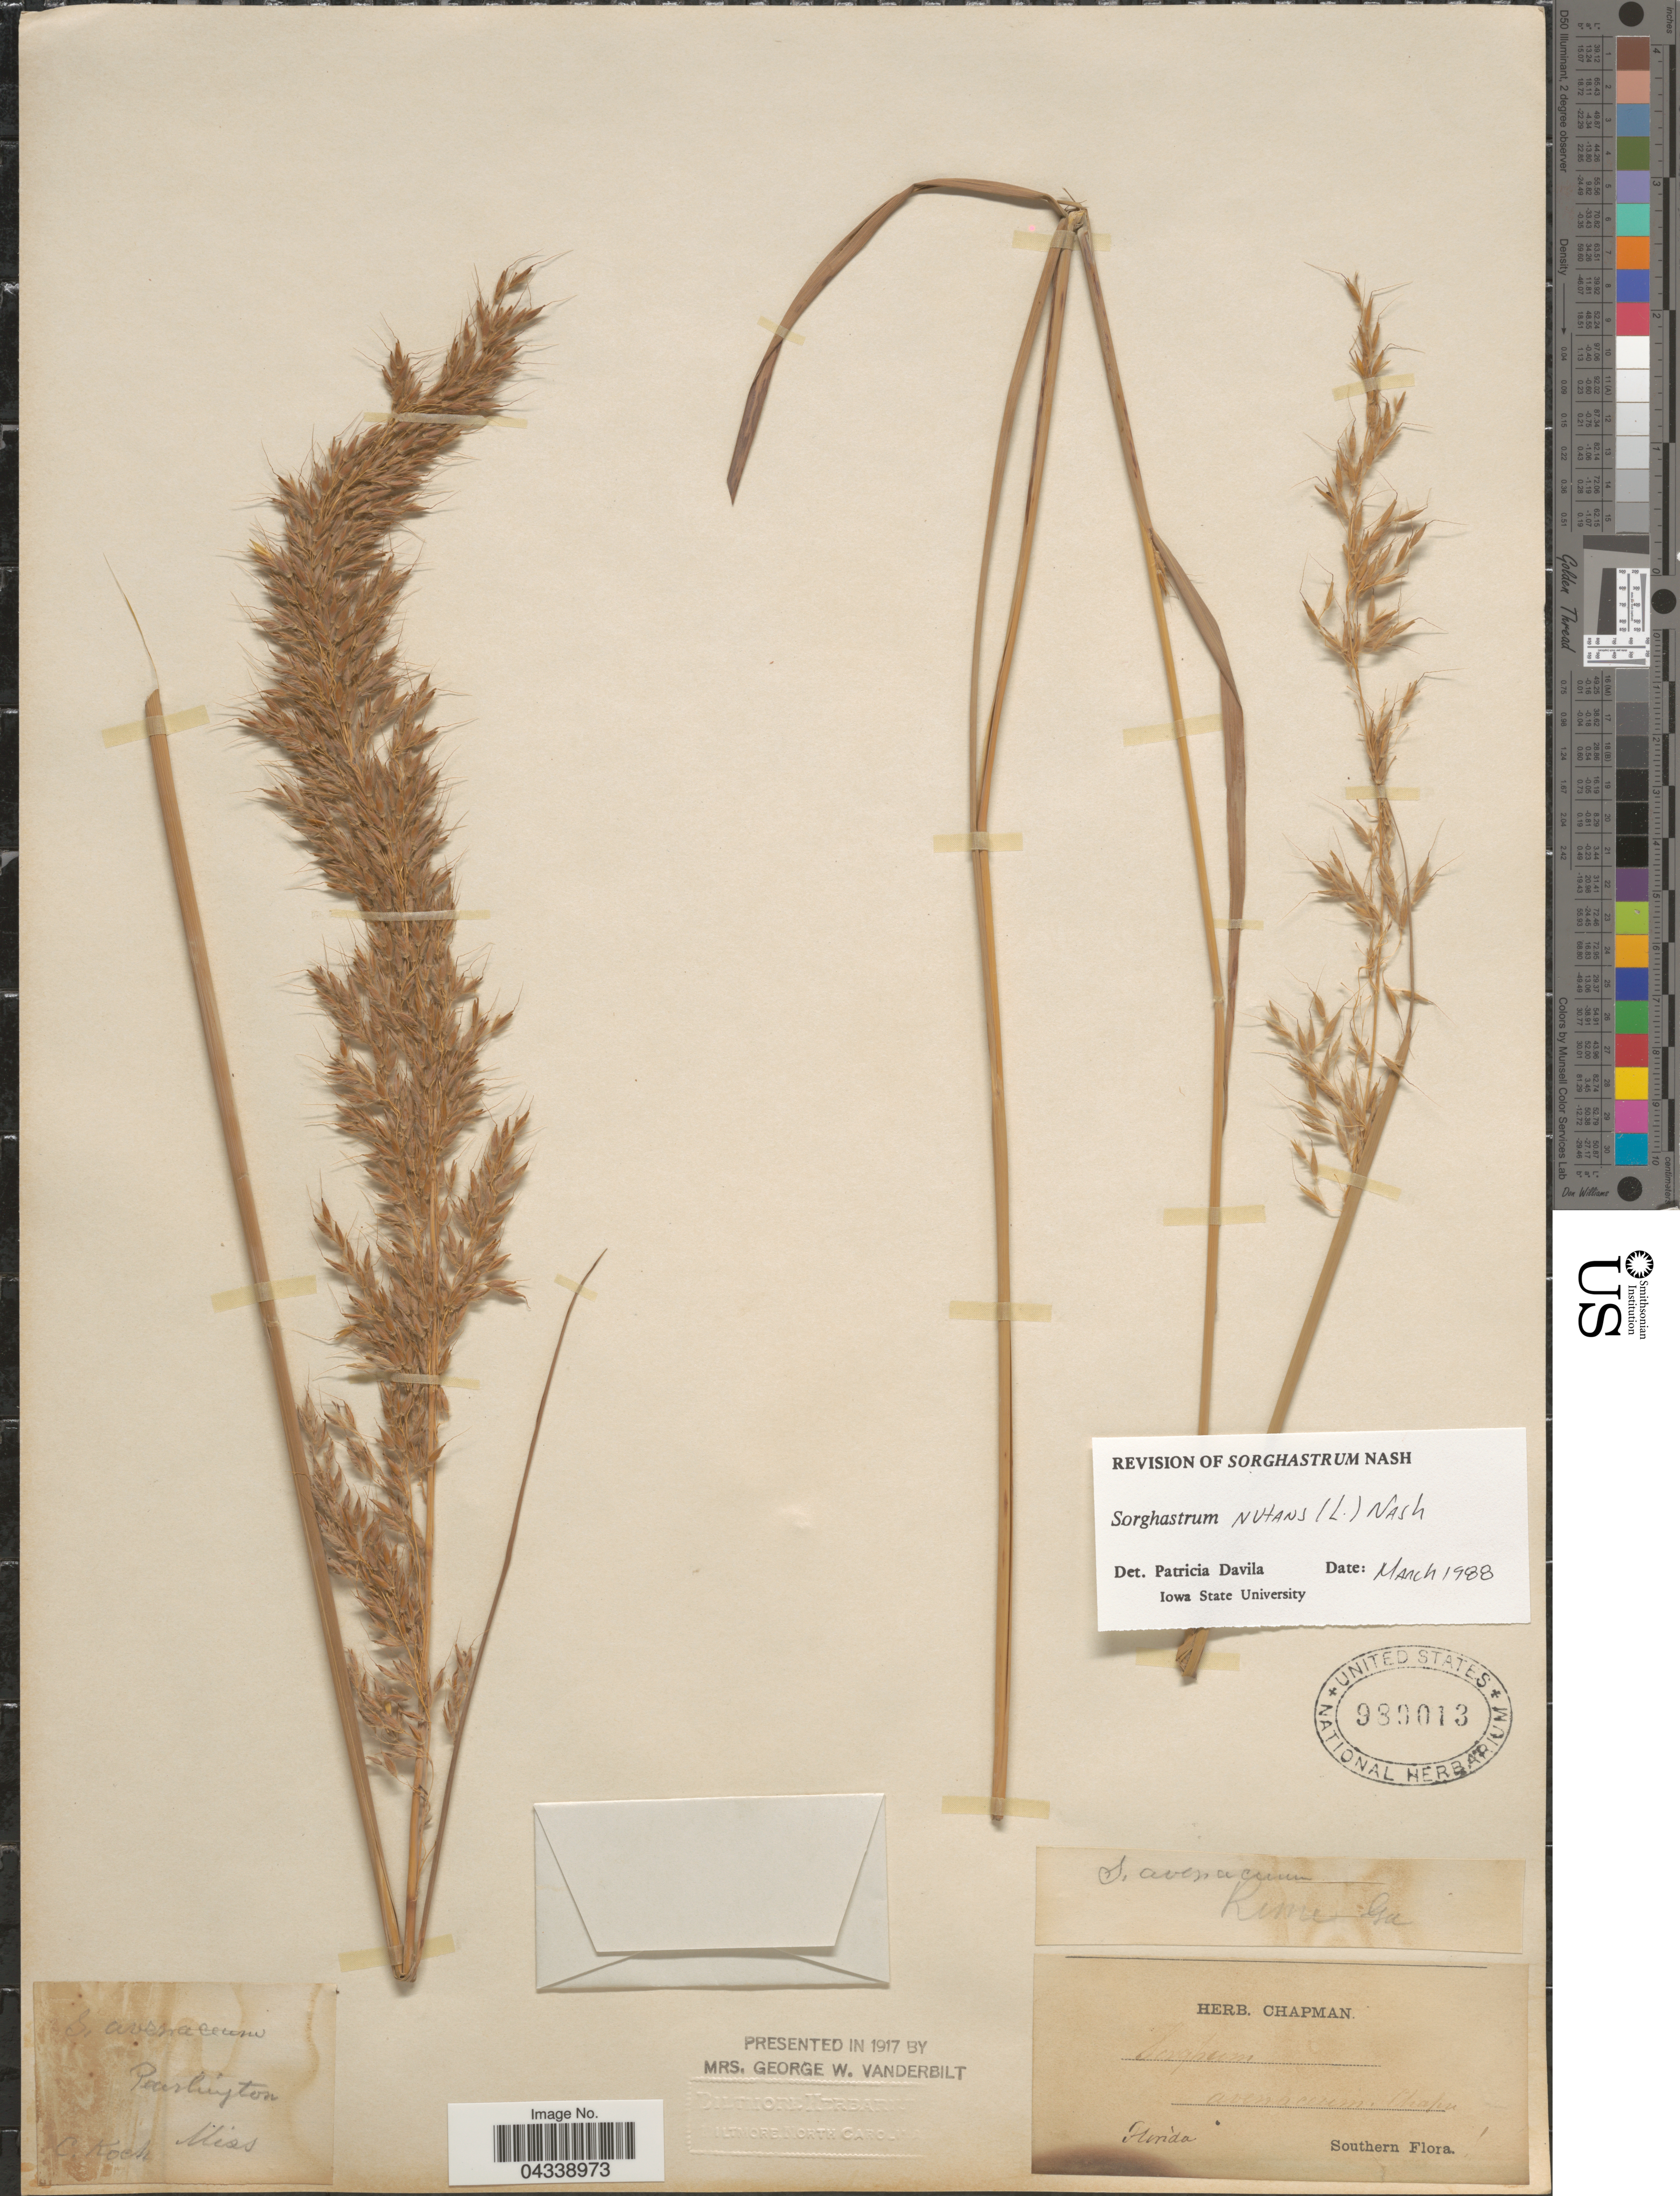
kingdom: Plantae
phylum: Tracheophyta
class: Liliopsida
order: Poales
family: Poaceae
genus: Sorghastrum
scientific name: Sorghastrum nutans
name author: (L.) Nash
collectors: ex herb. Chapman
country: United States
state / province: Florida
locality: Southern.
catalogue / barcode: US 980013-2